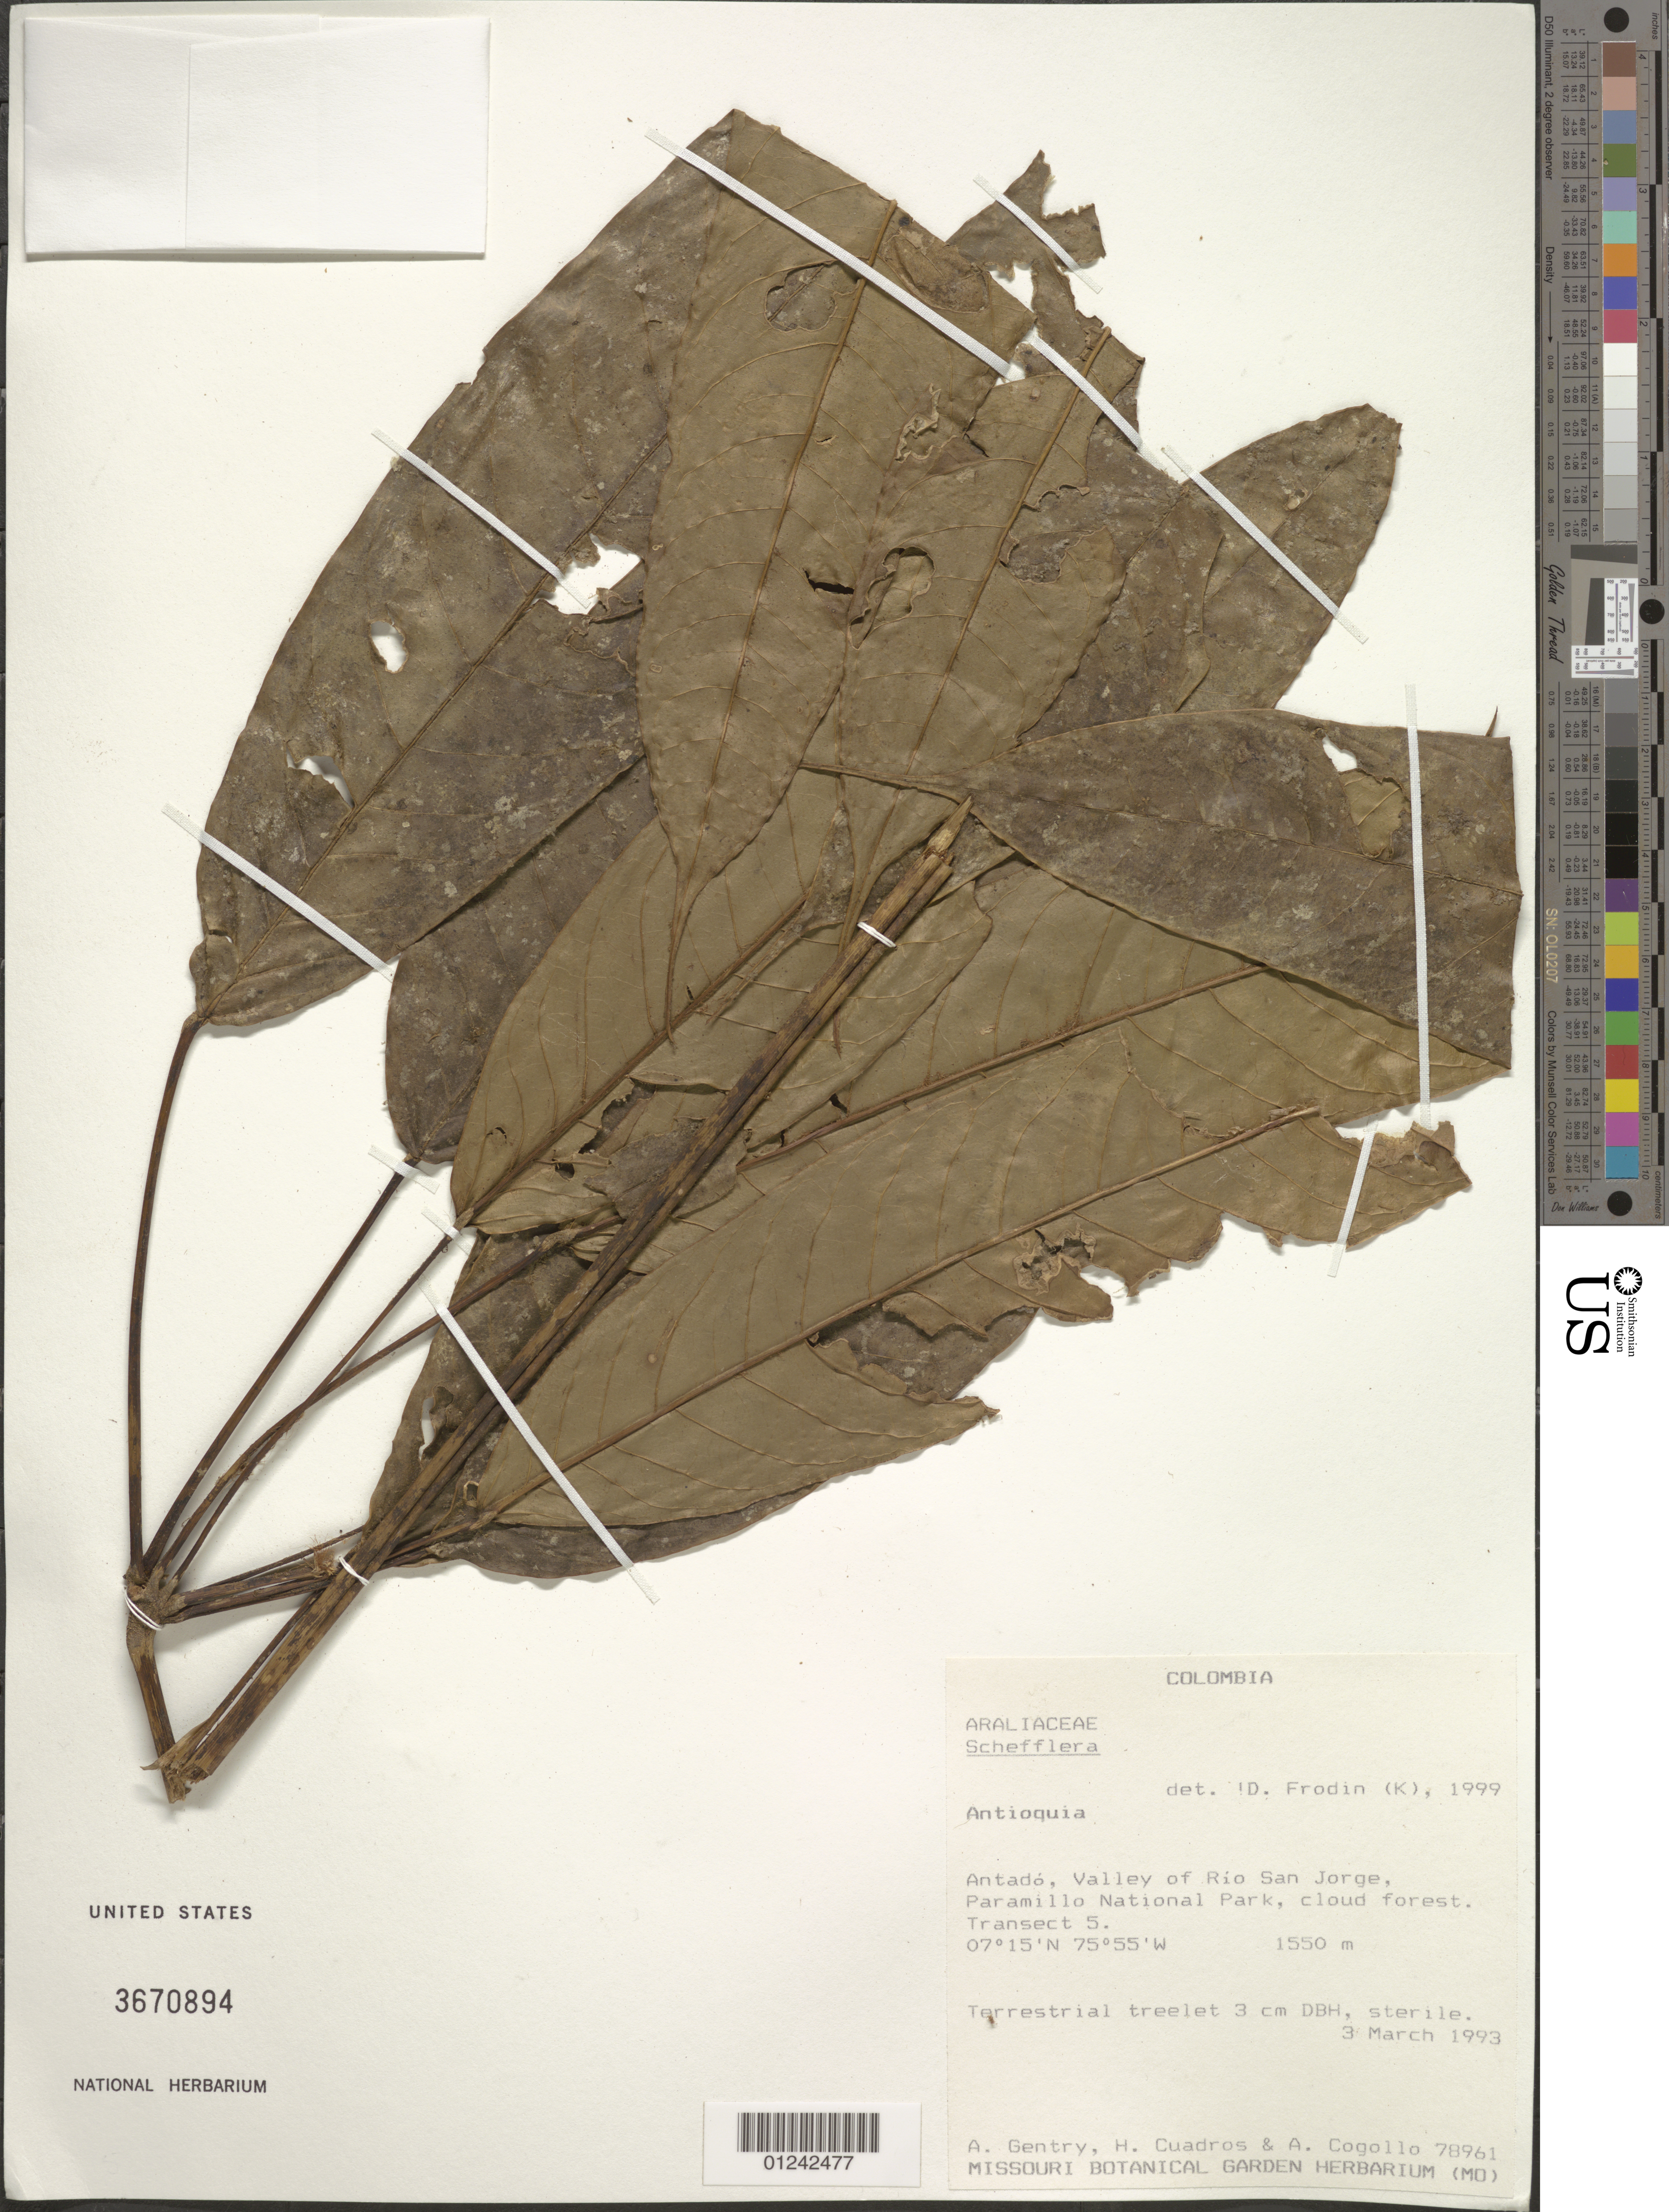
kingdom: Plantae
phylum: Tracheophyta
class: Magnoliopsida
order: Apiales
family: Araliaceae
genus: Schefflera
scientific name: Schefflera sp.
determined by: Frodin, D. G.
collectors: A. Gentry, H. Cuadros & A. Cogolla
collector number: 78961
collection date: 1993-03-03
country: Colombia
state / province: Antioquiá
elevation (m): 1550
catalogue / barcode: US 3670894